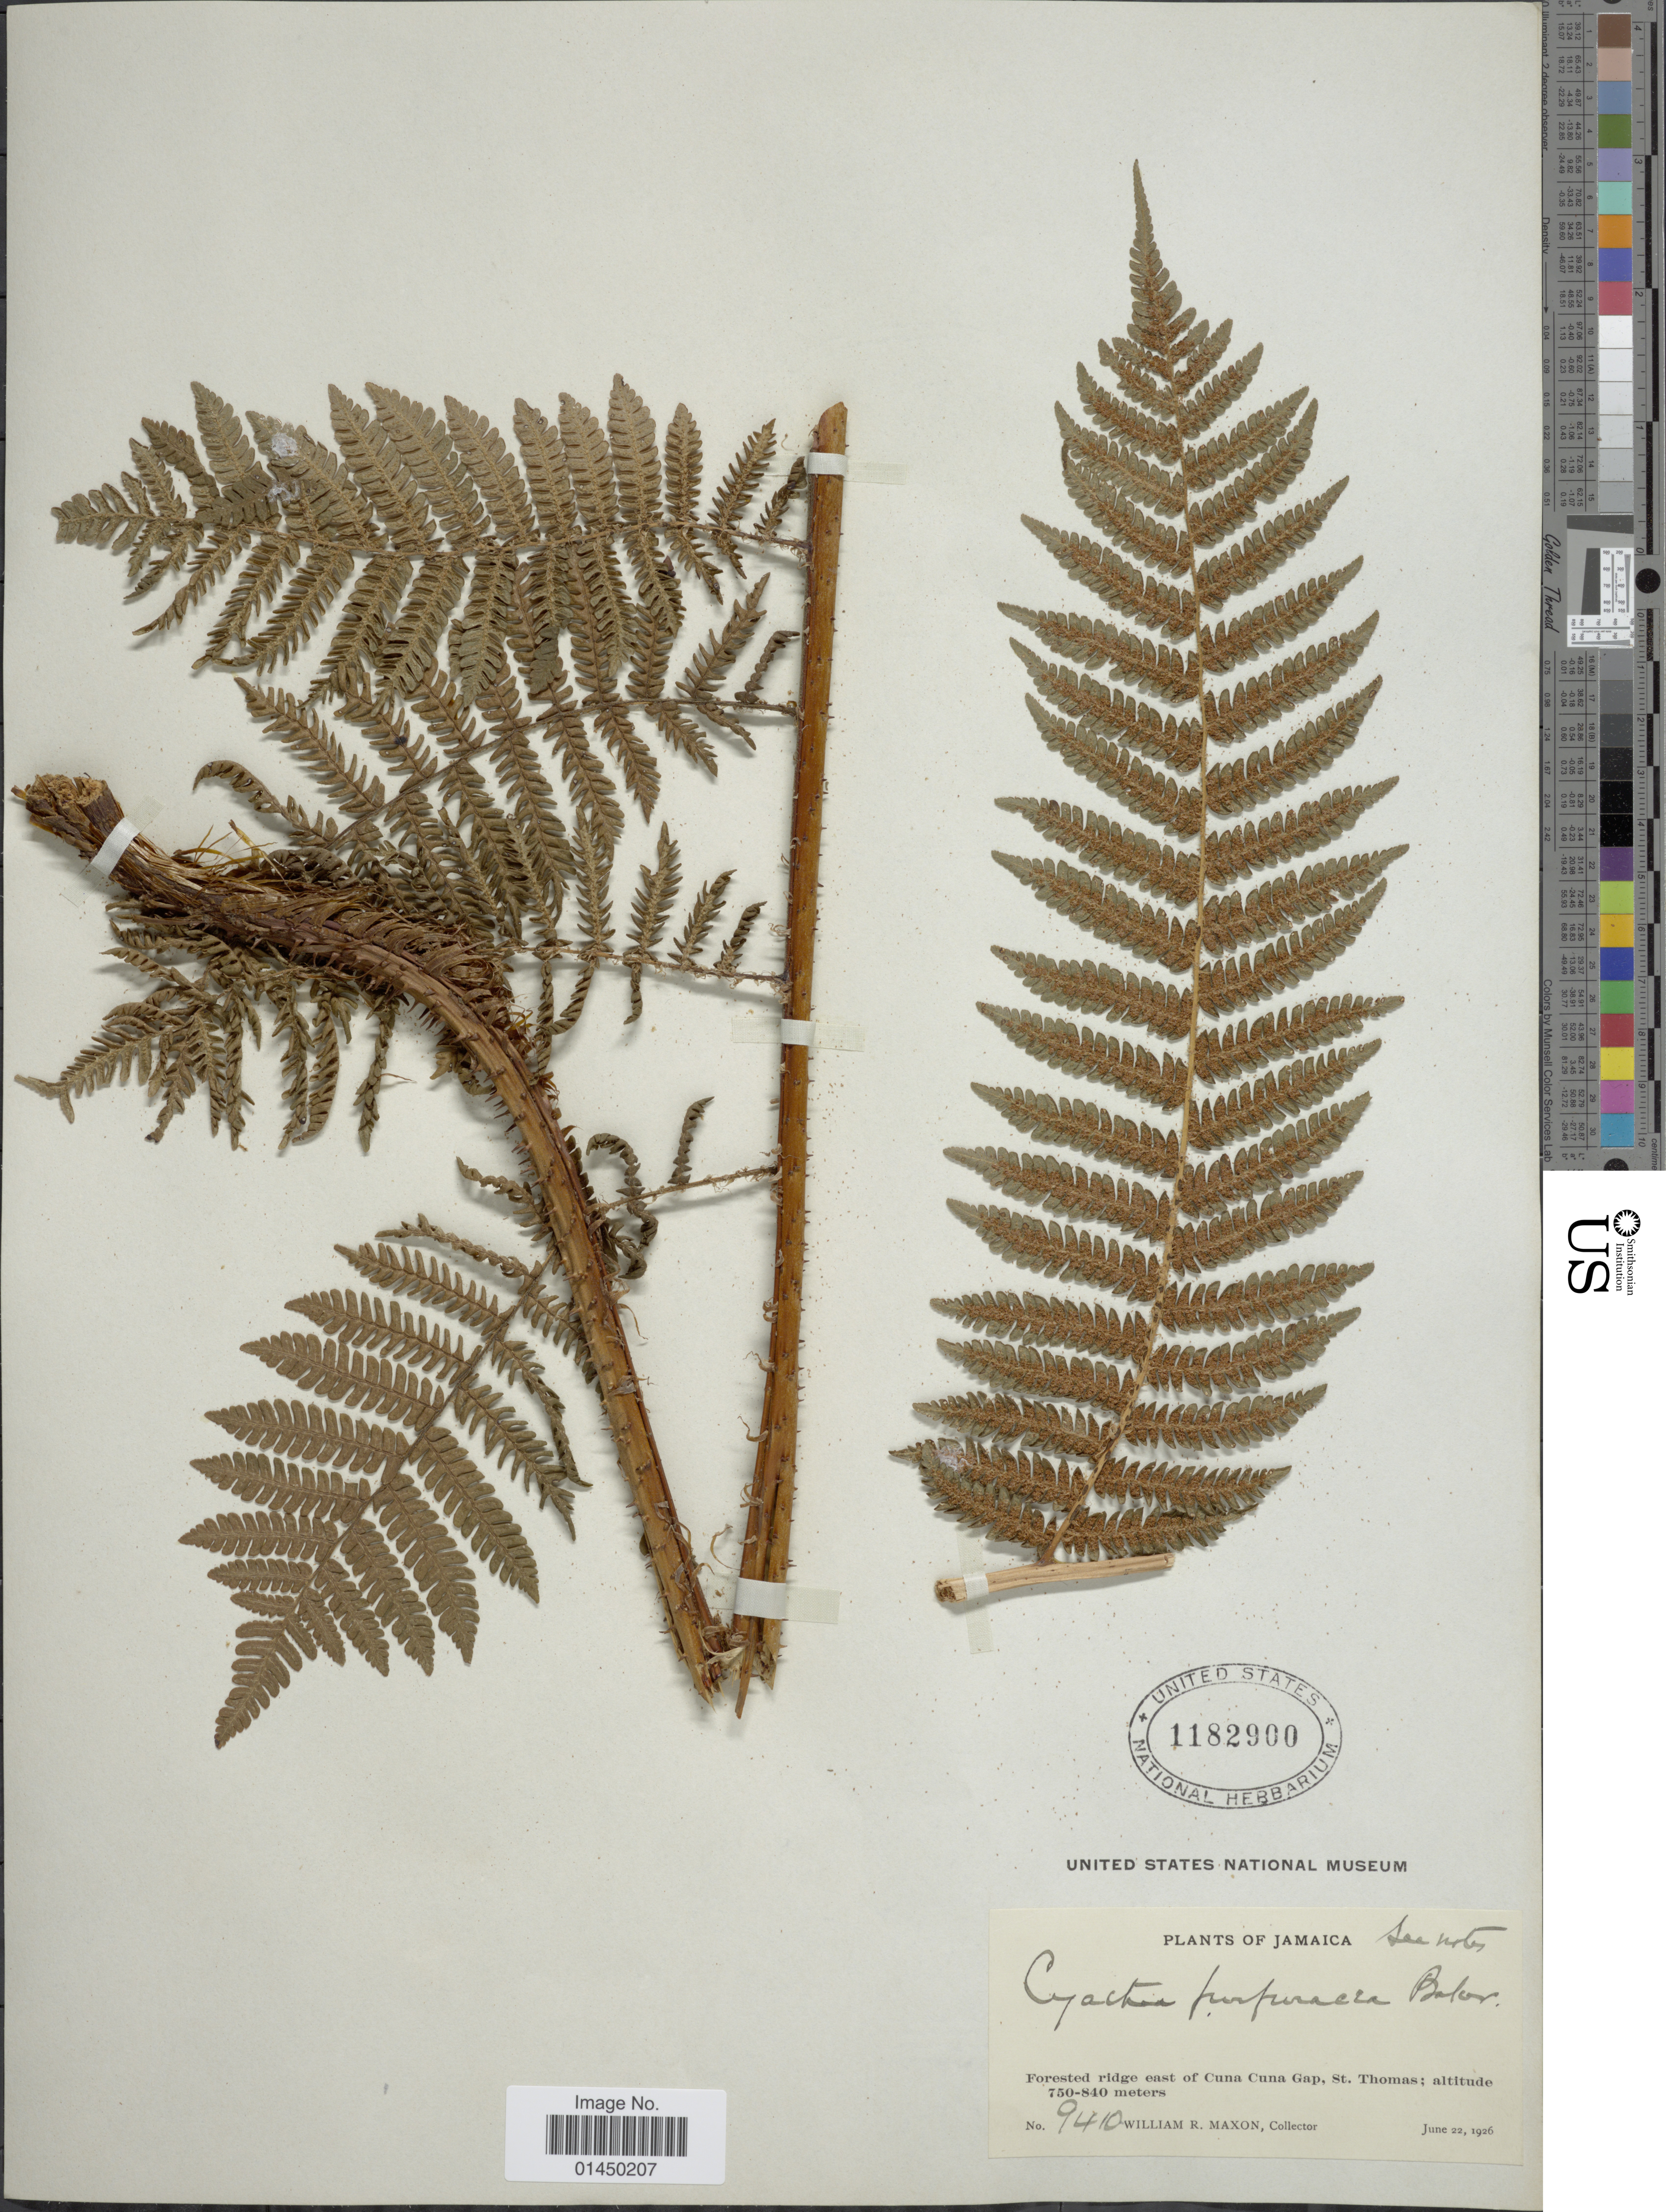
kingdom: Plantae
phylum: Tracheophyta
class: Polypodiopsida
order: Cyatheales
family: Cyatheaceae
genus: Cyathea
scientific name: Cyathea furfuracea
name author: Christ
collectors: W. R. Maxon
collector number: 9410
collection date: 1926-06-22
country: Jamaica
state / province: Saint Thomas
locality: Forested ridge east of Cuna Cuna Gap, St. Thomas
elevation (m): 750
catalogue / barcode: US 1182900